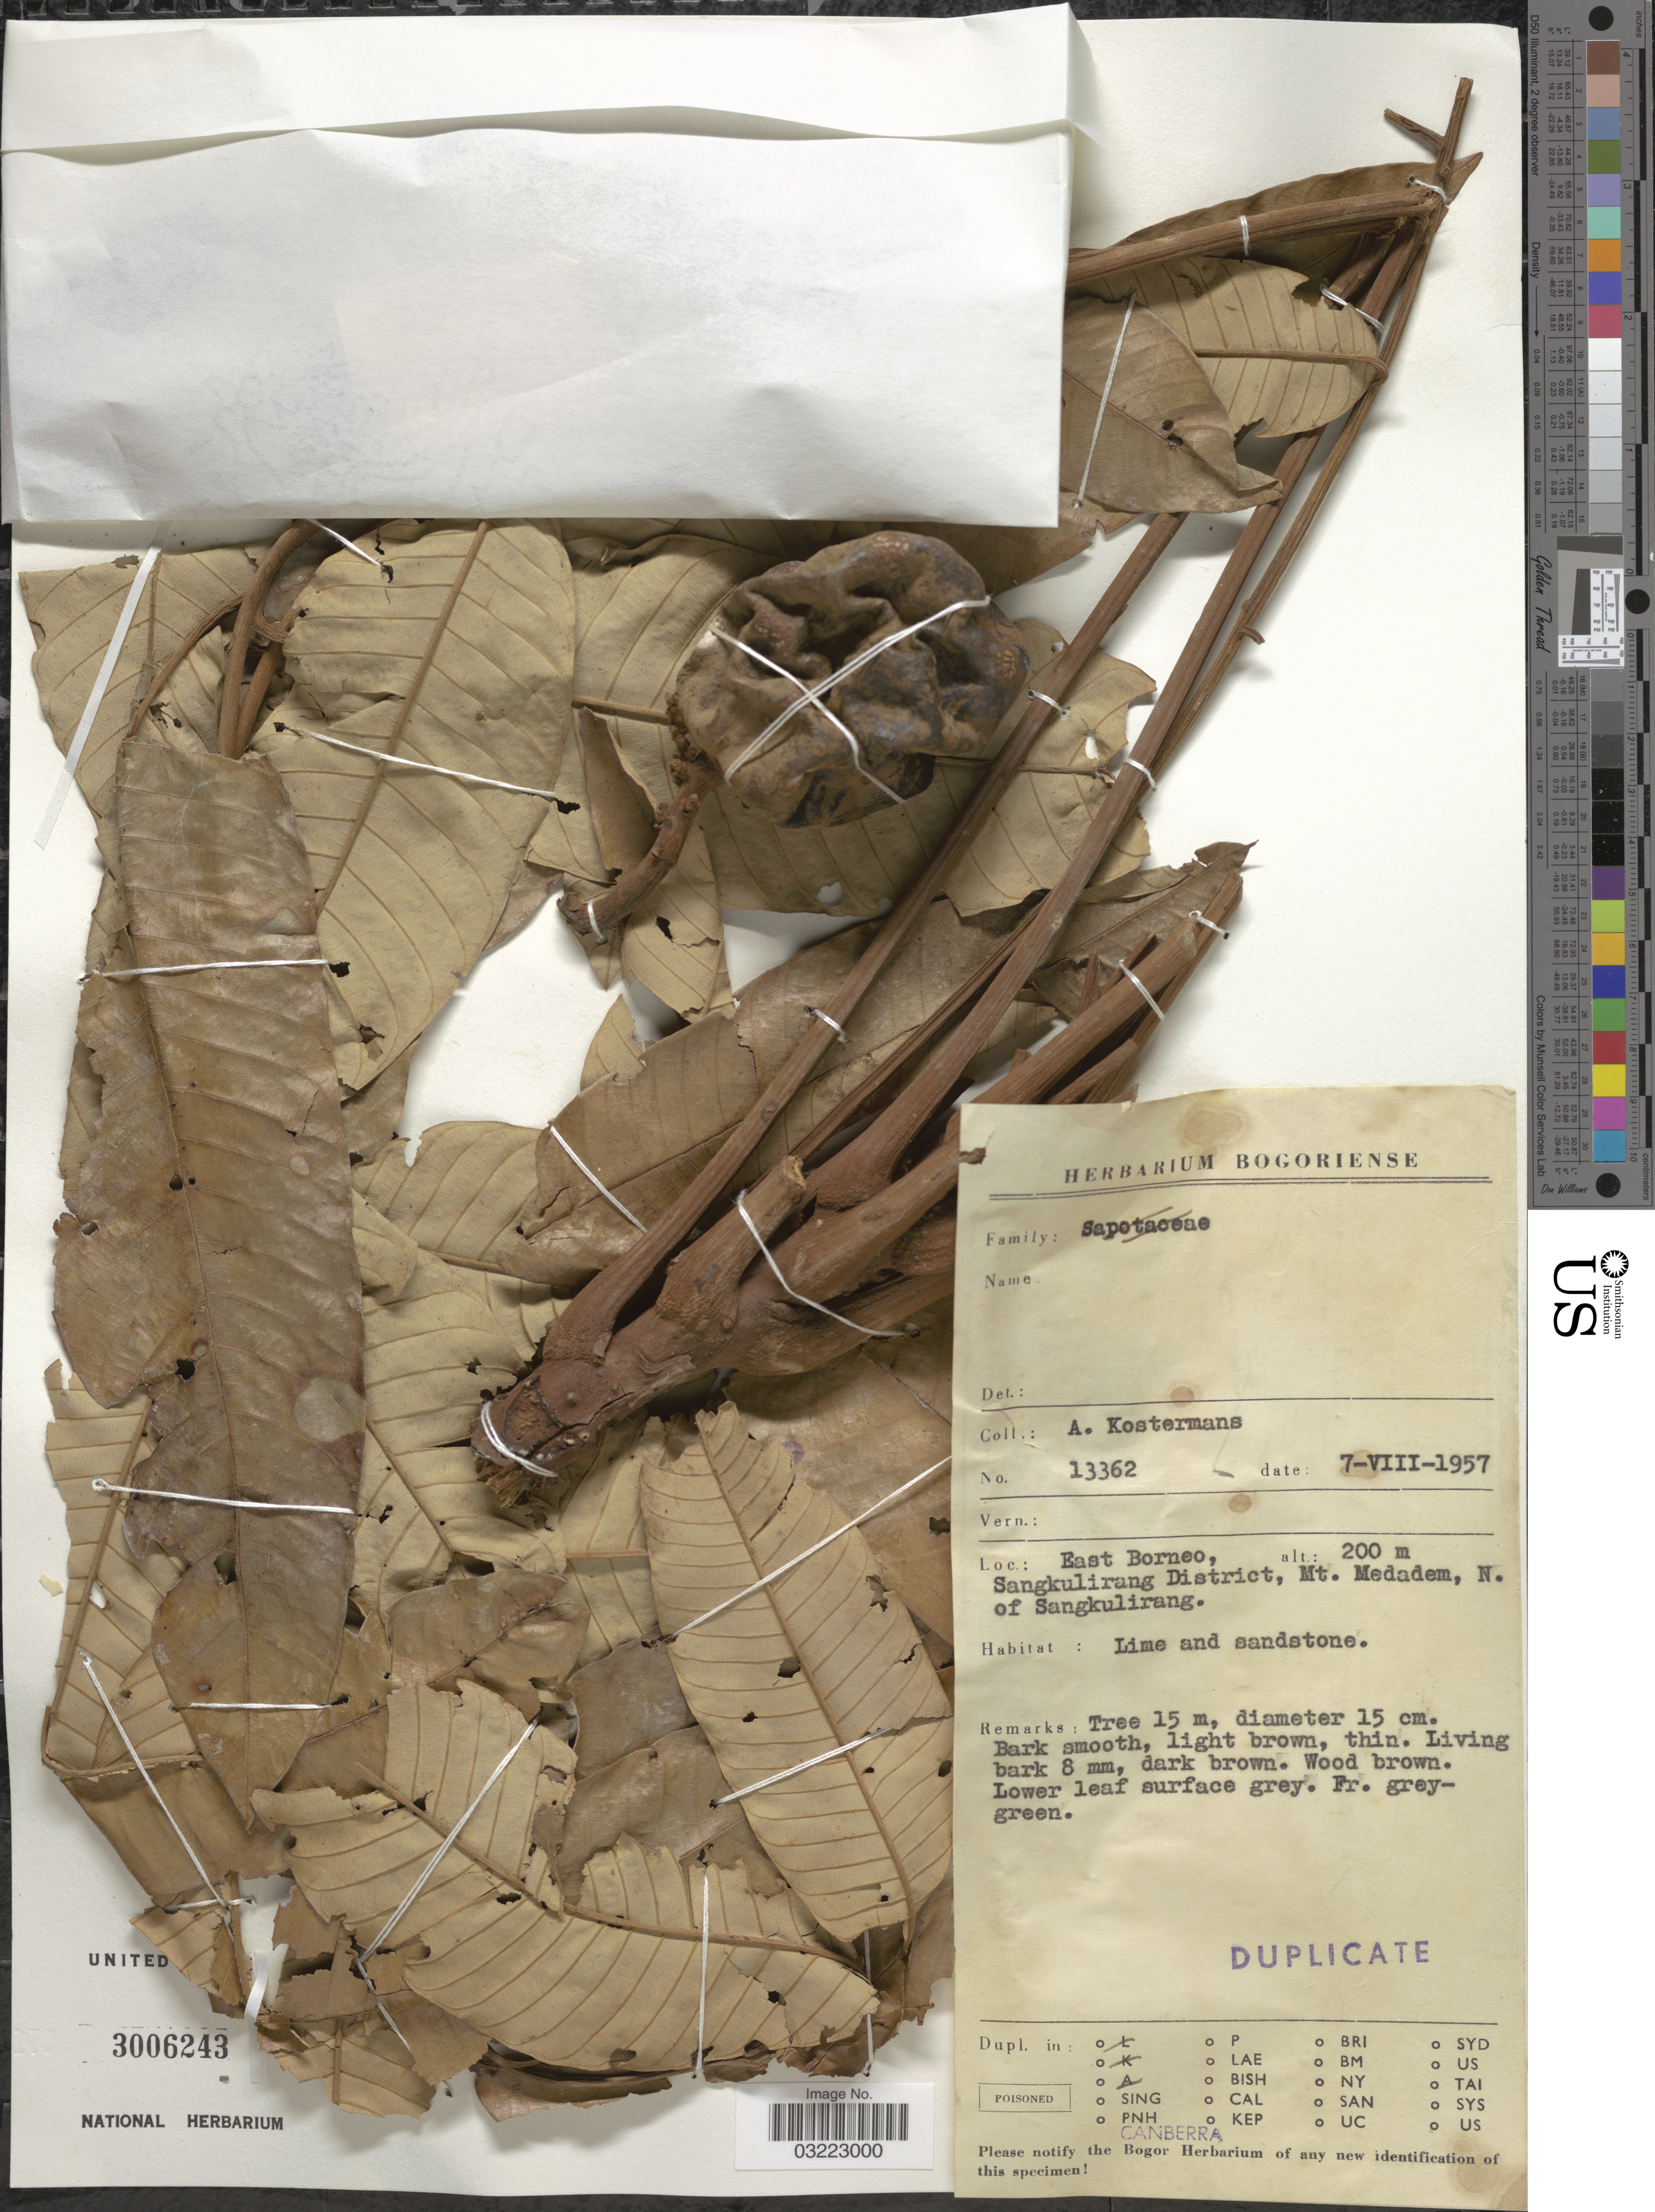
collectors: A. J. G. Kostermans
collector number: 13362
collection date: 1957-08-07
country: Indonesia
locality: East Borneo, Sangkulirang District, Mt. Medadem, N. of Sangkulirang.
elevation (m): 200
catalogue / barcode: US 3006243